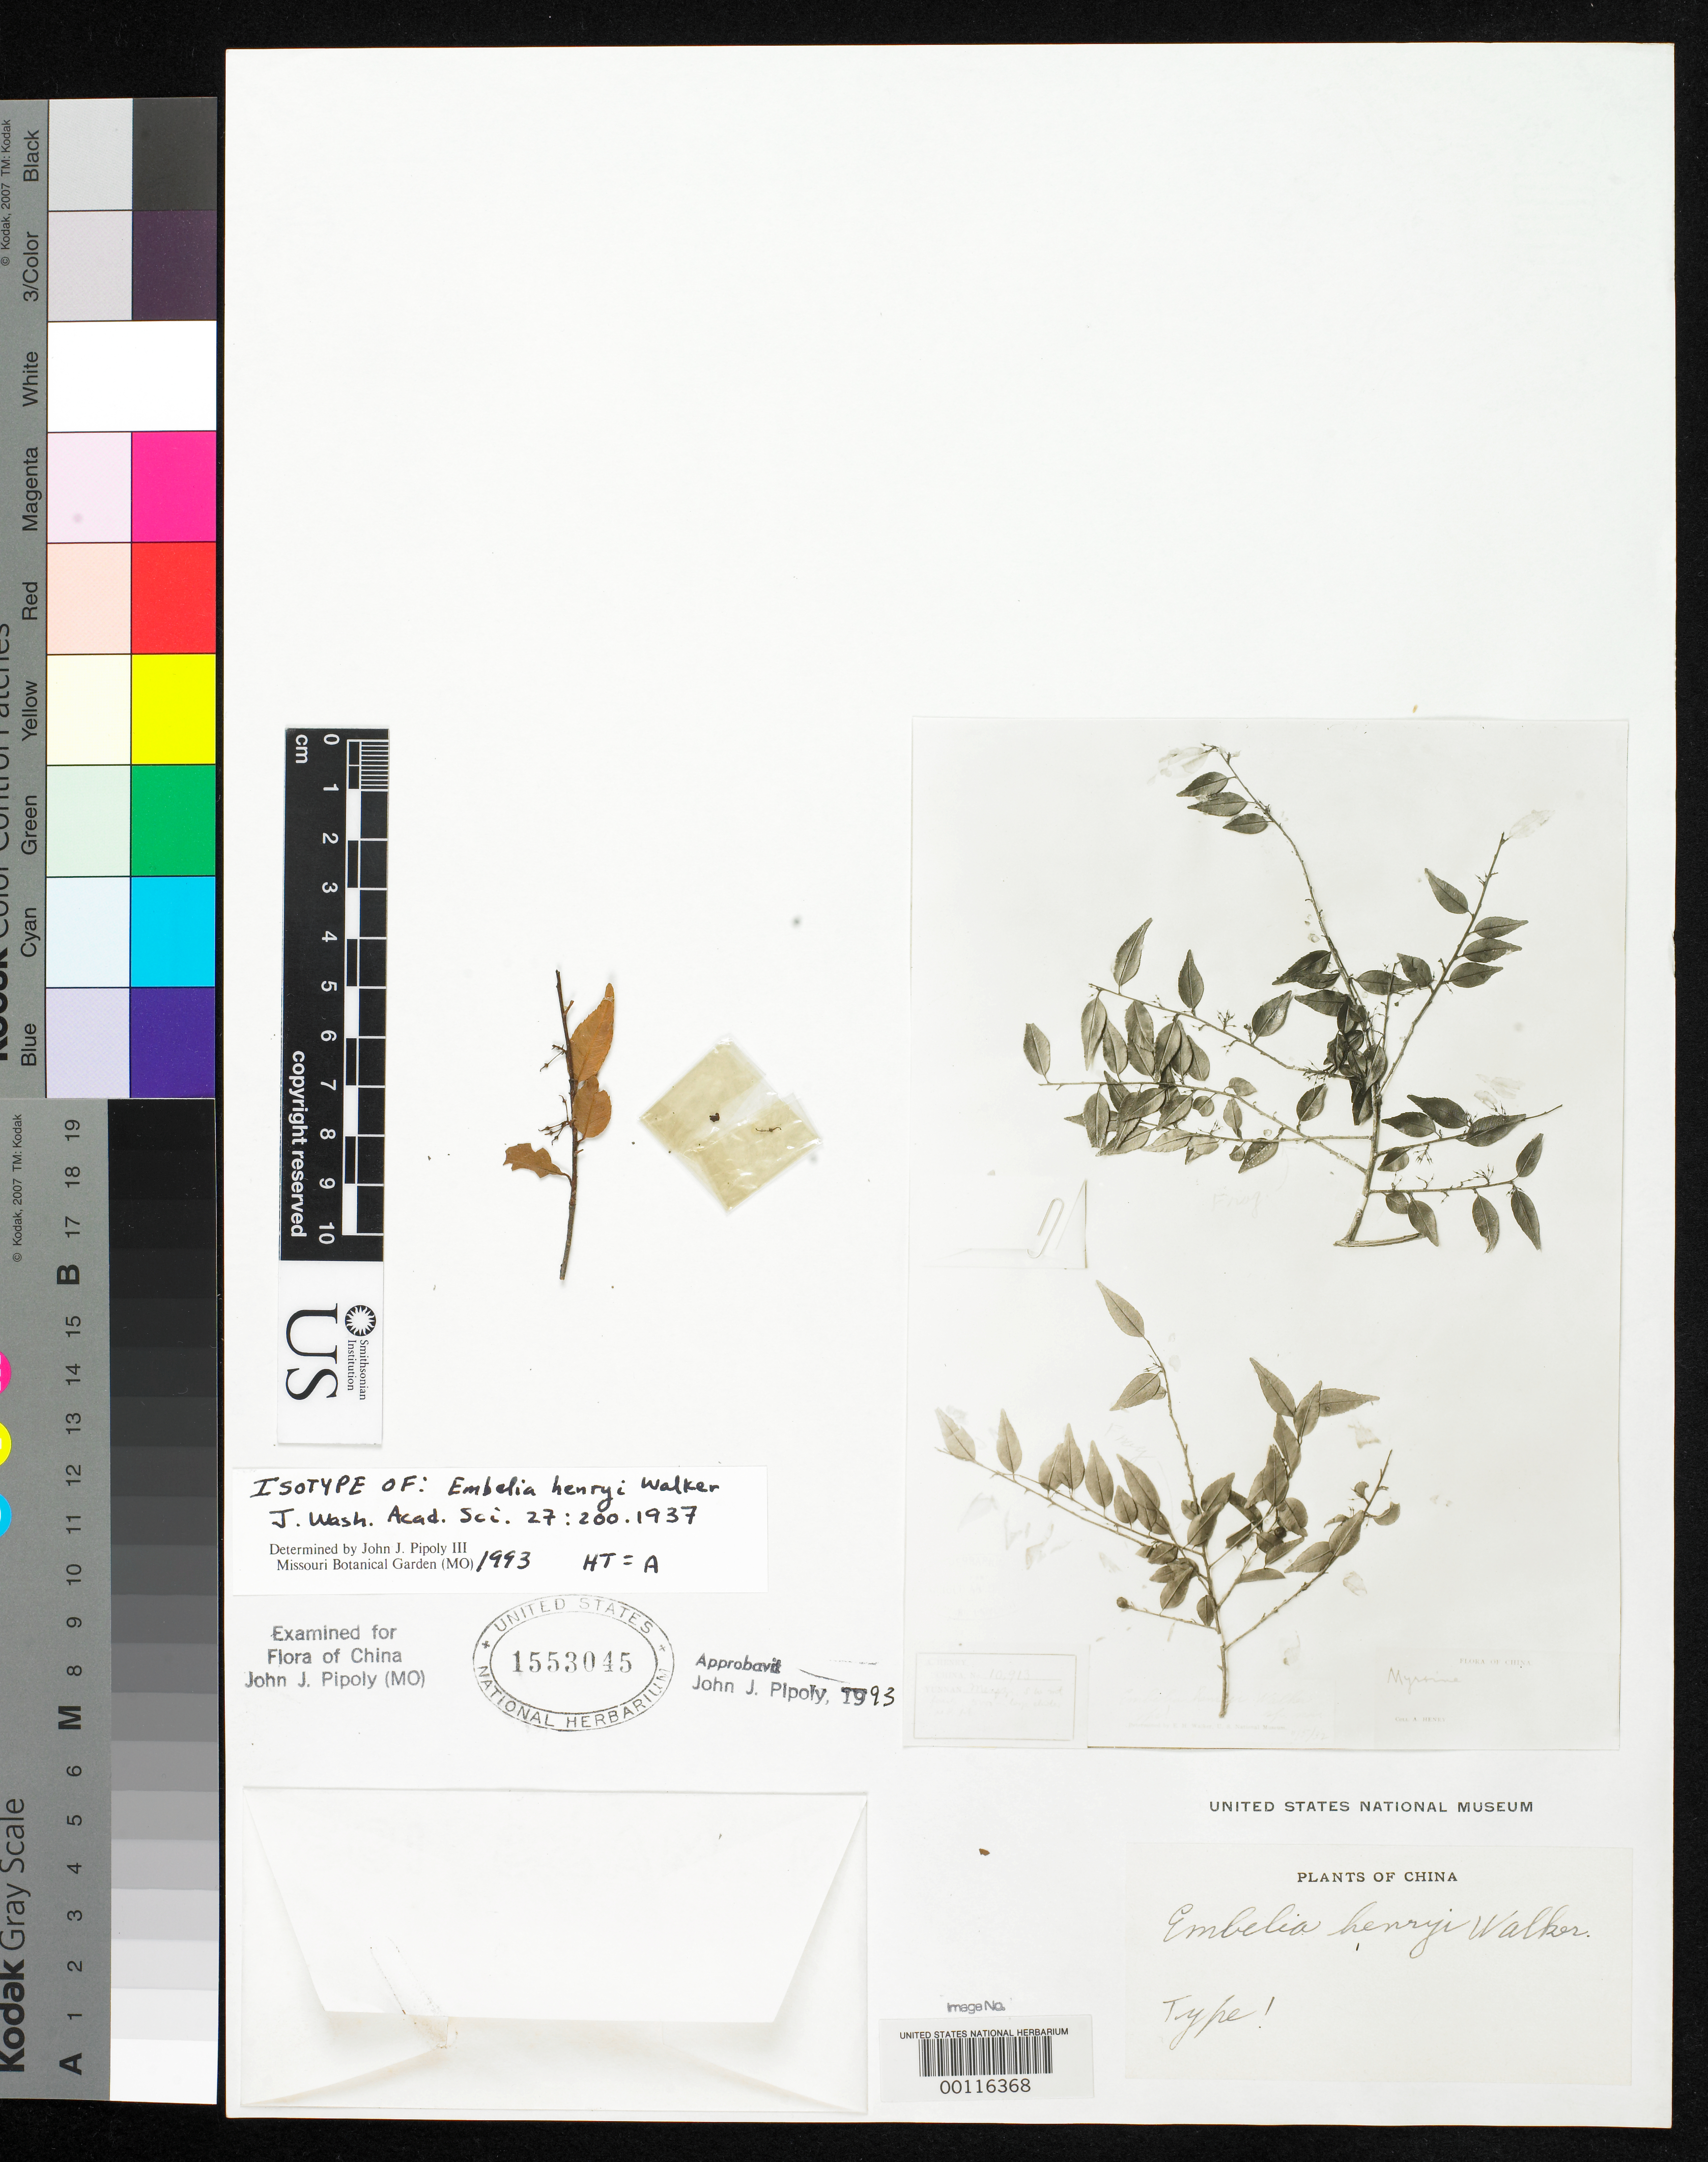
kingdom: Plantae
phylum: Tracheophyta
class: Magnoliopsida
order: Ericales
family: Primulaceae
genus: Embelia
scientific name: Embelia henryi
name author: E. Walker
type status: Isotype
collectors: A. Henry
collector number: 10913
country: China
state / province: Yunnan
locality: Yunnan, Mengtze.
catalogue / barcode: US 1553045